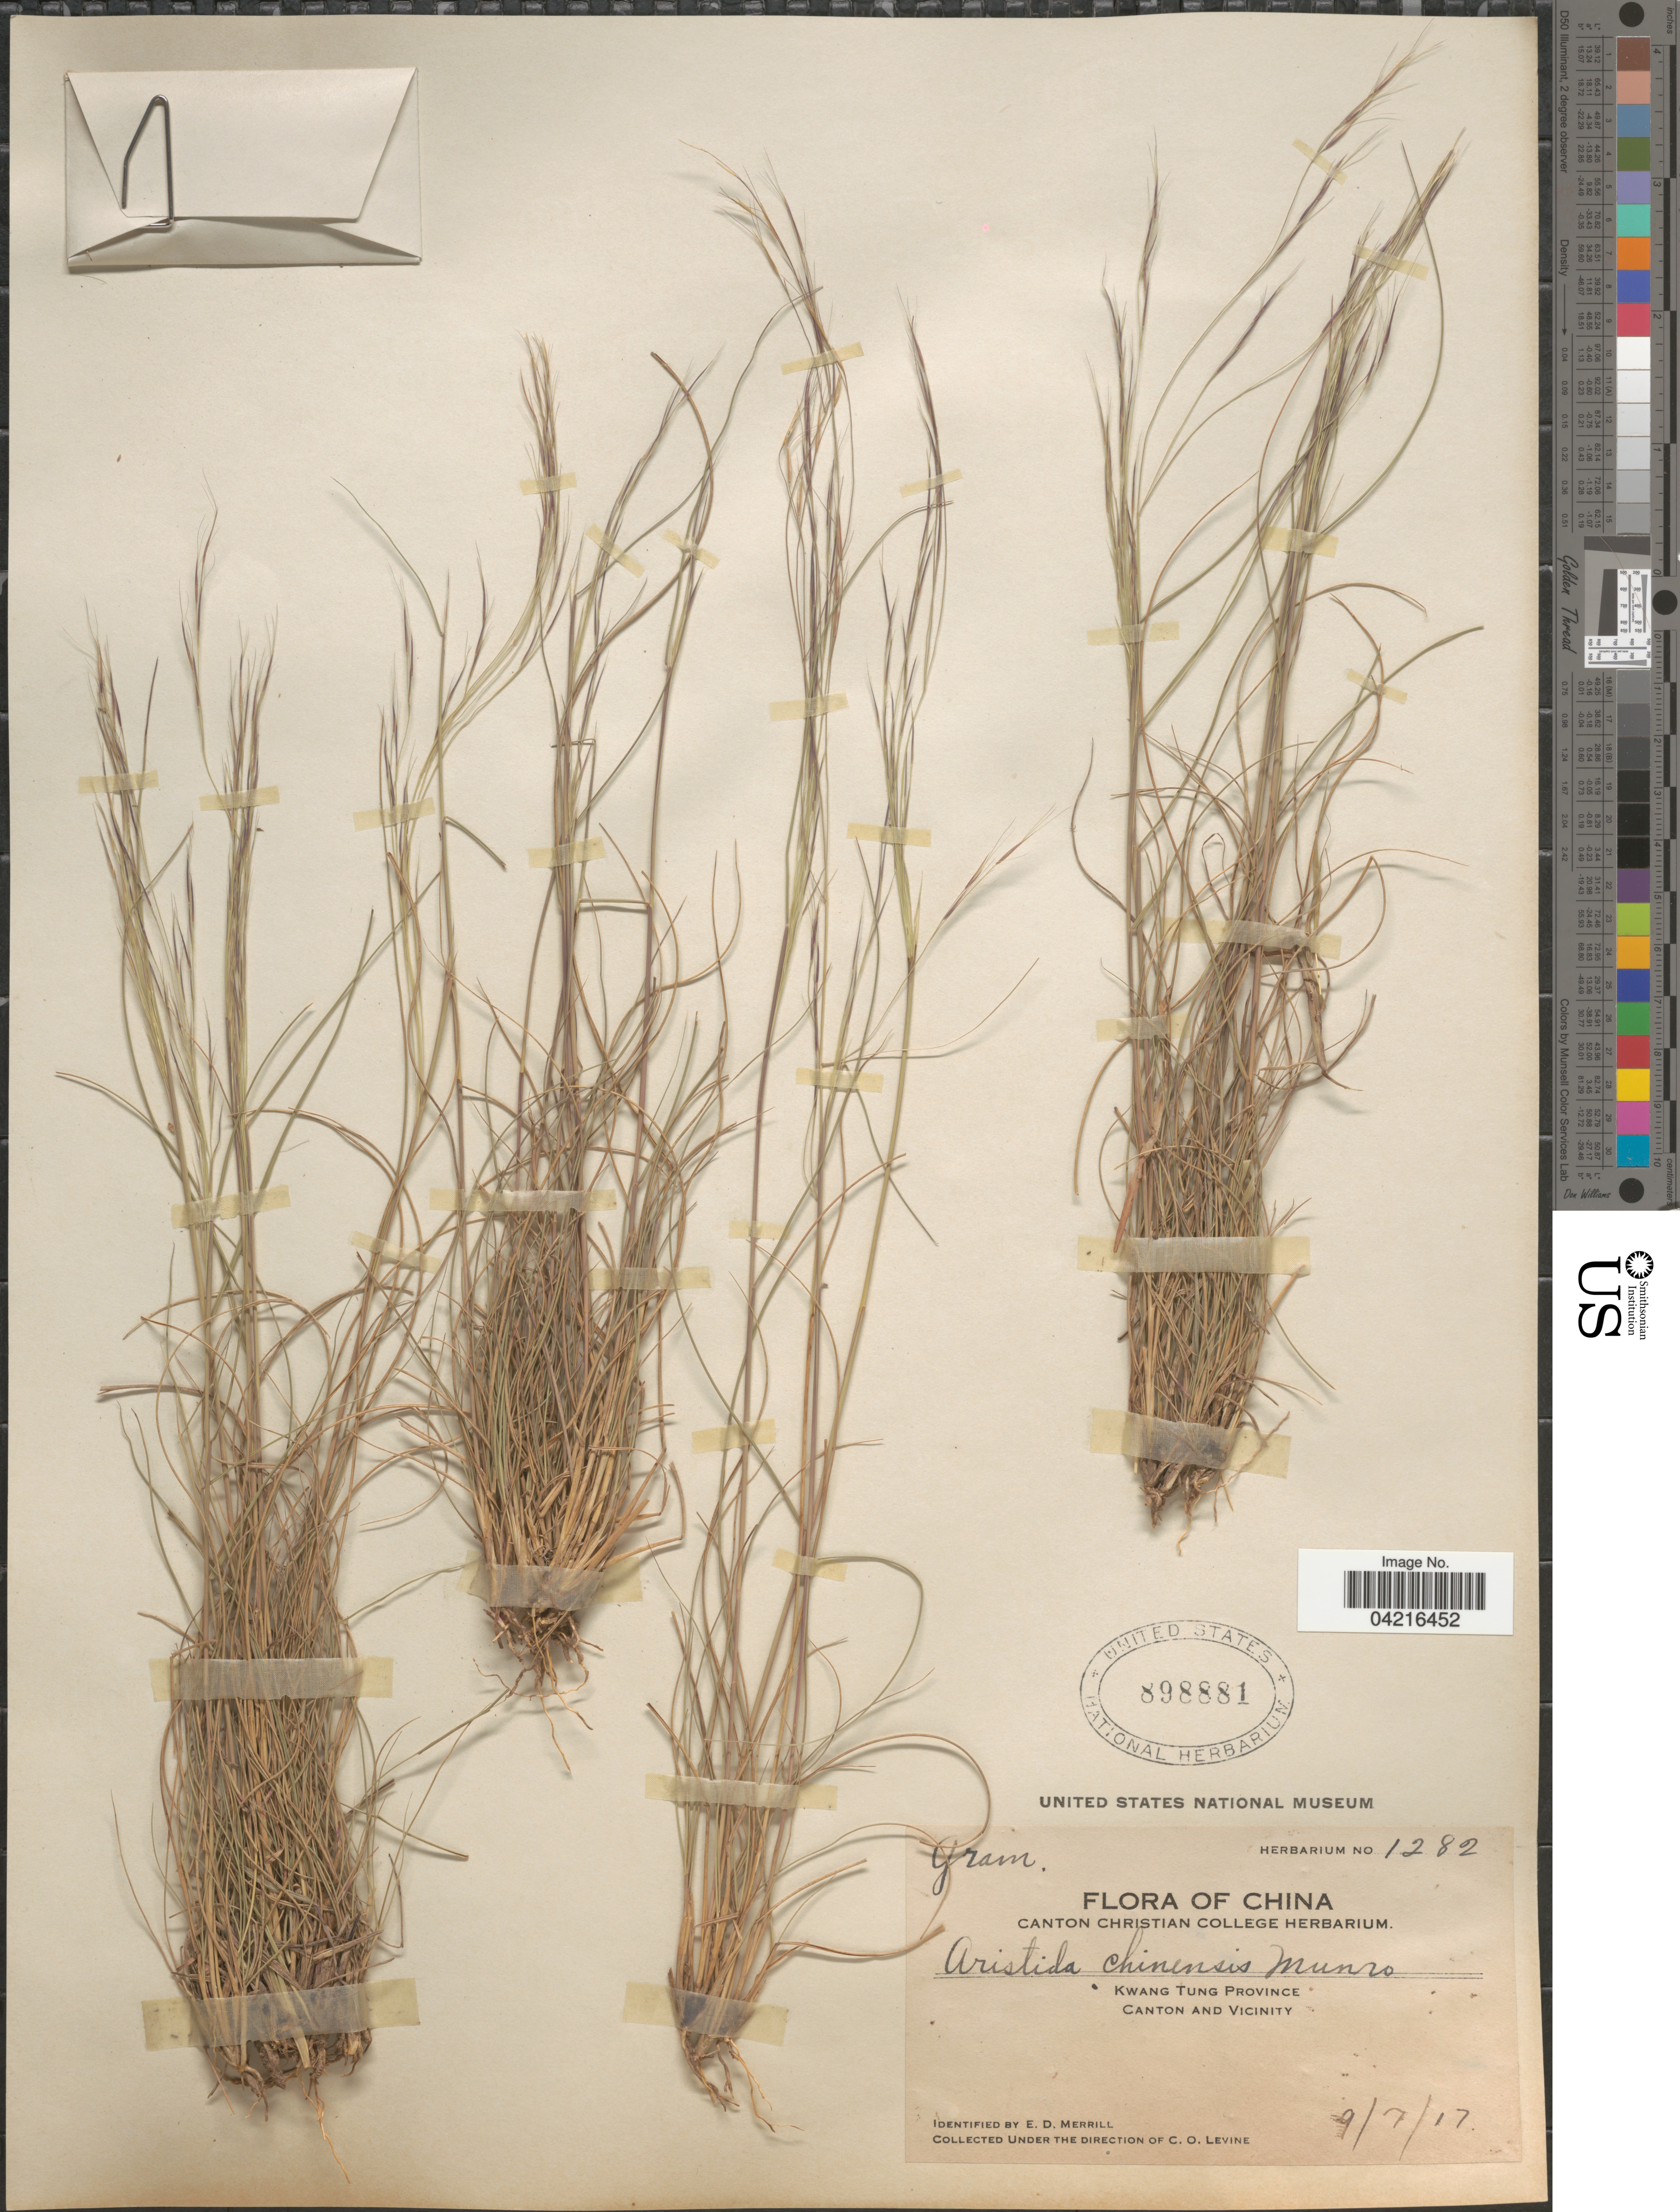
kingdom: Plantae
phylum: Tracheophyta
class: Liliopsida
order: Poales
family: Poaceae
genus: Aristida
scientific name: Aristida chinensis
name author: Munro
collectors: C. O. Levine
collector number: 1282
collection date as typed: Transcribed d/m/y: 9/7/17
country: China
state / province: Guangdong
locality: Kwang Tung Province. Canton And Vicinity.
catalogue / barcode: US 898881